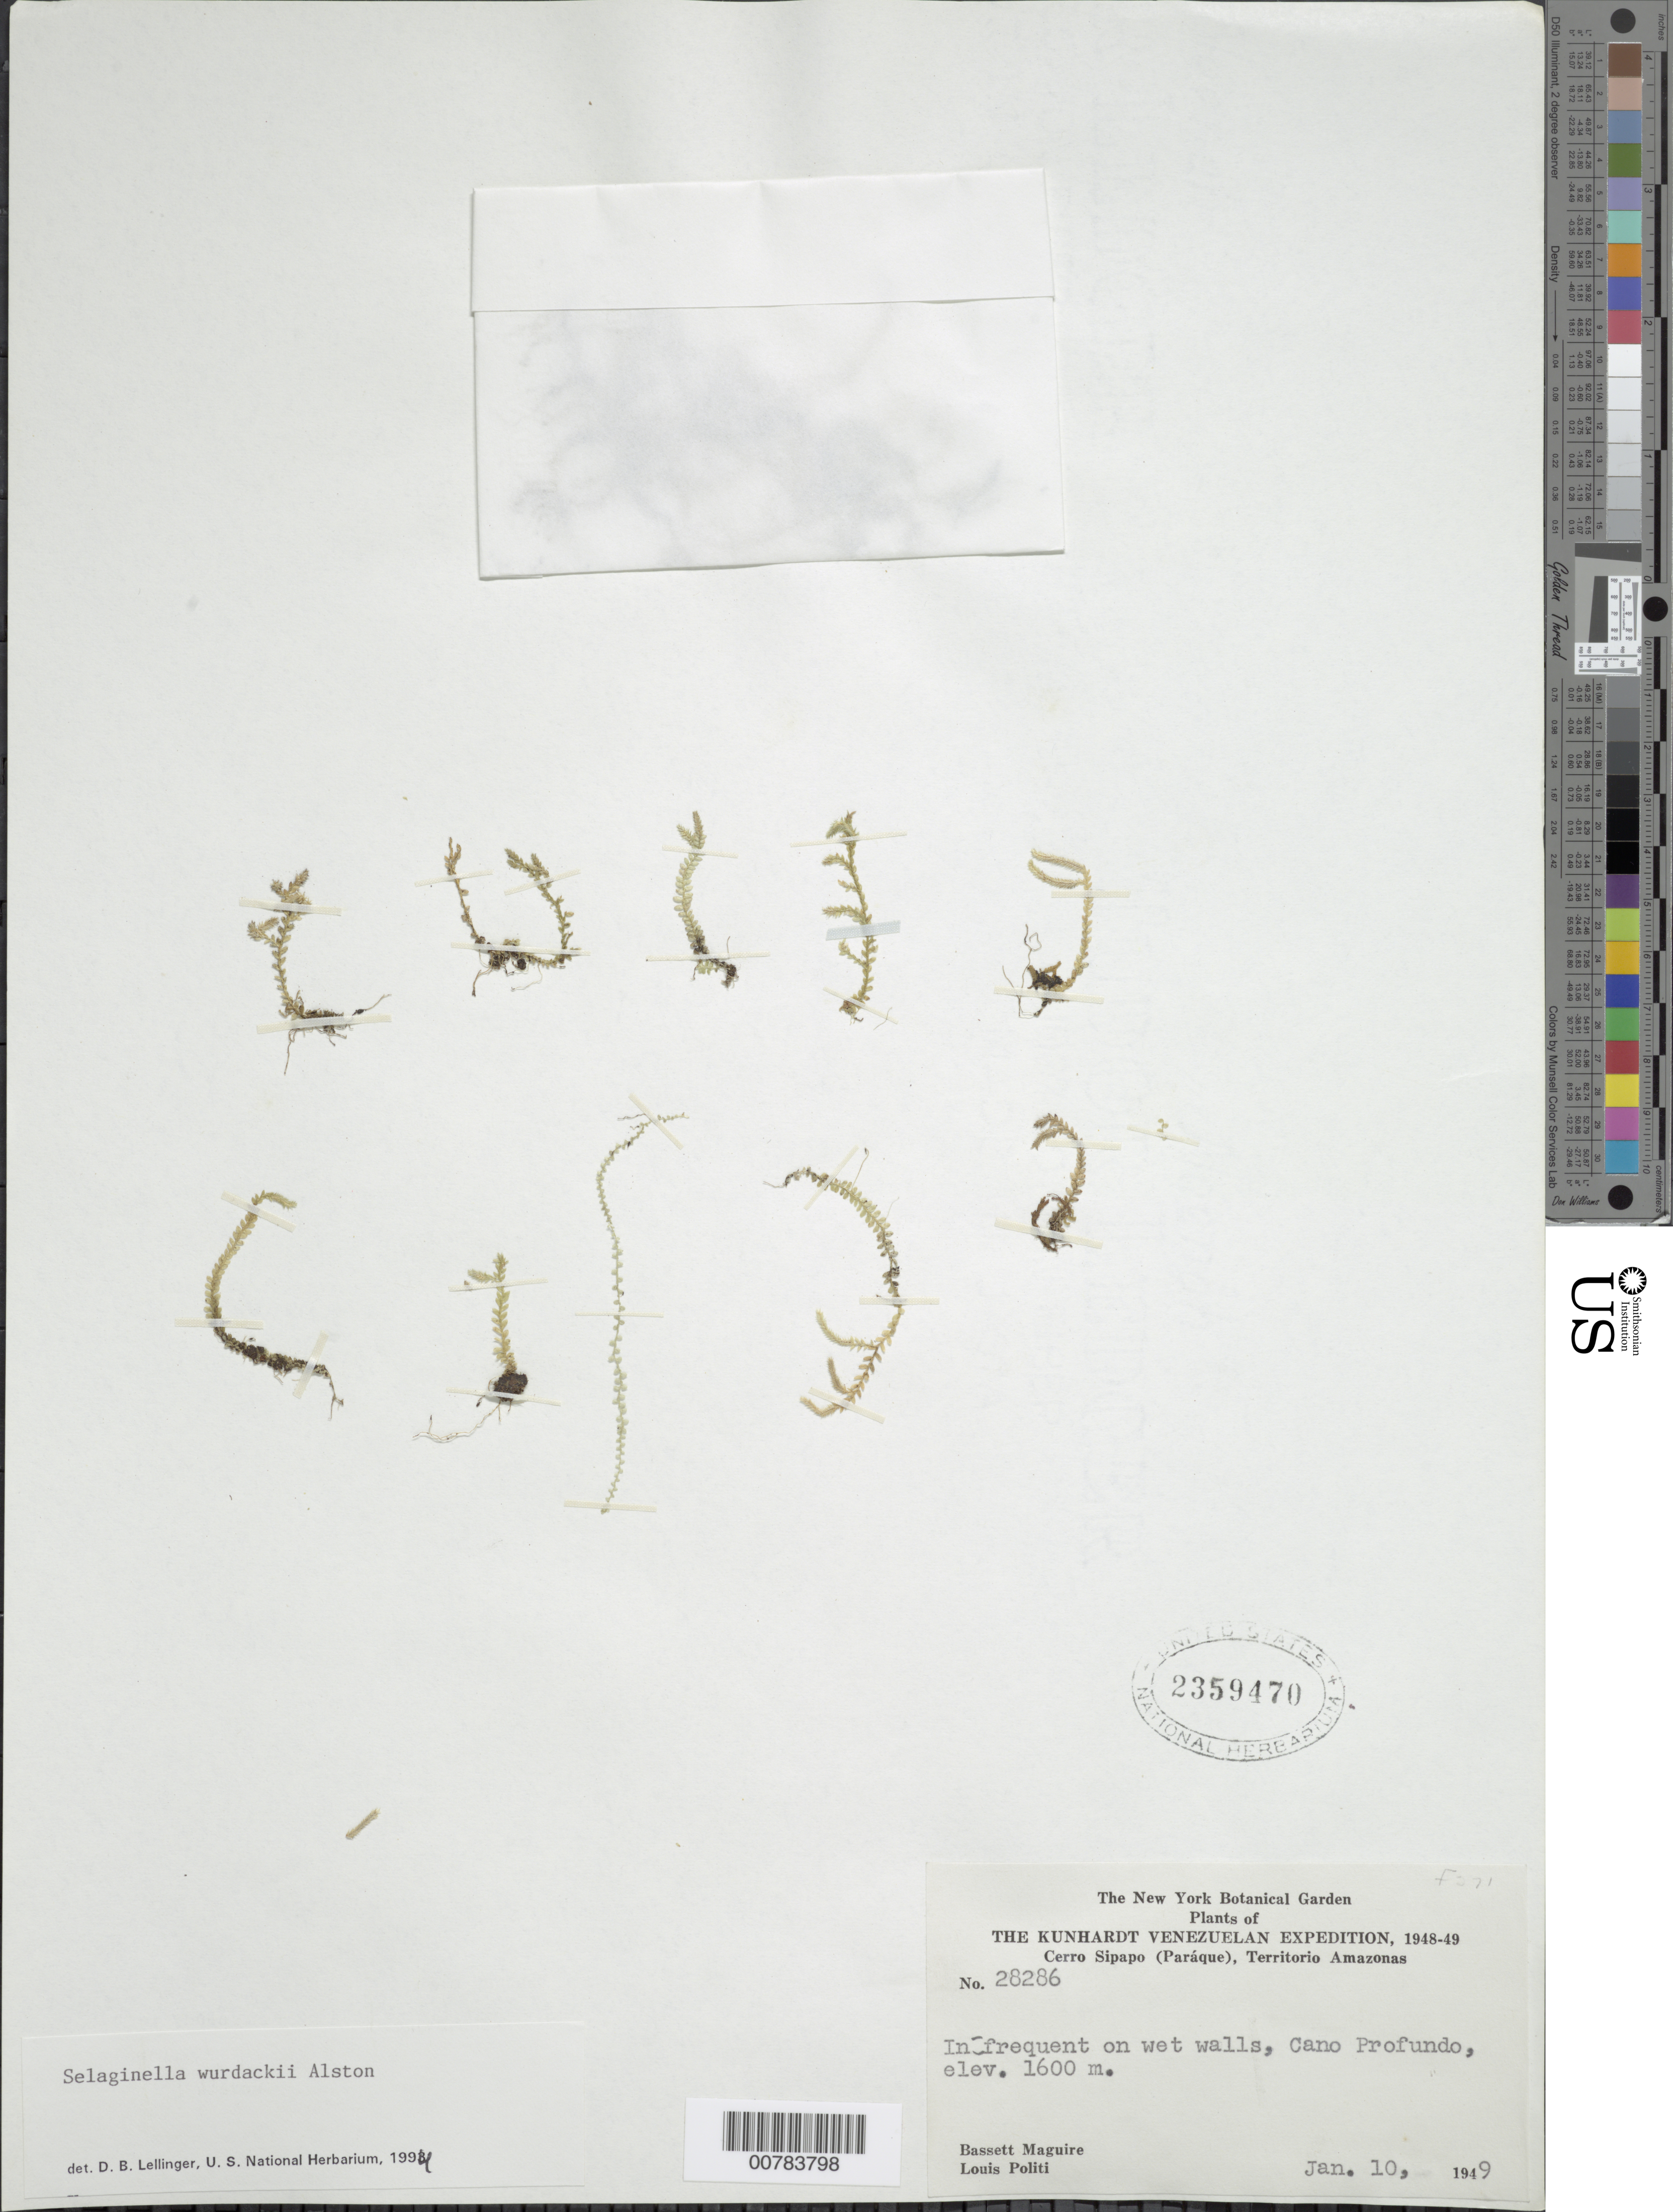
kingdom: Plantae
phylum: Tracheophyta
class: Lycopodiopsida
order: Selaginellales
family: Selaginellaceae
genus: Selaginella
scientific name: Selaginella wurdackii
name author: Alston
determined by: Lellinger, David B., (BOT), Smithsonian Institution - National Museum of Natural History (UNITED STATES)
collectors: B. Maguire & L. Politi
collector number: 28286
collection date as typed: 10-Jan-49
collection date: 1949-01-10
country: Venezuela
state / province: Amazonas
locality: Cerro Sipapo (Paráque), Base Camp, Caño Profundo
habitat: Wet walls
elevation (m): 1600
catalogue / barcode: US 2359470